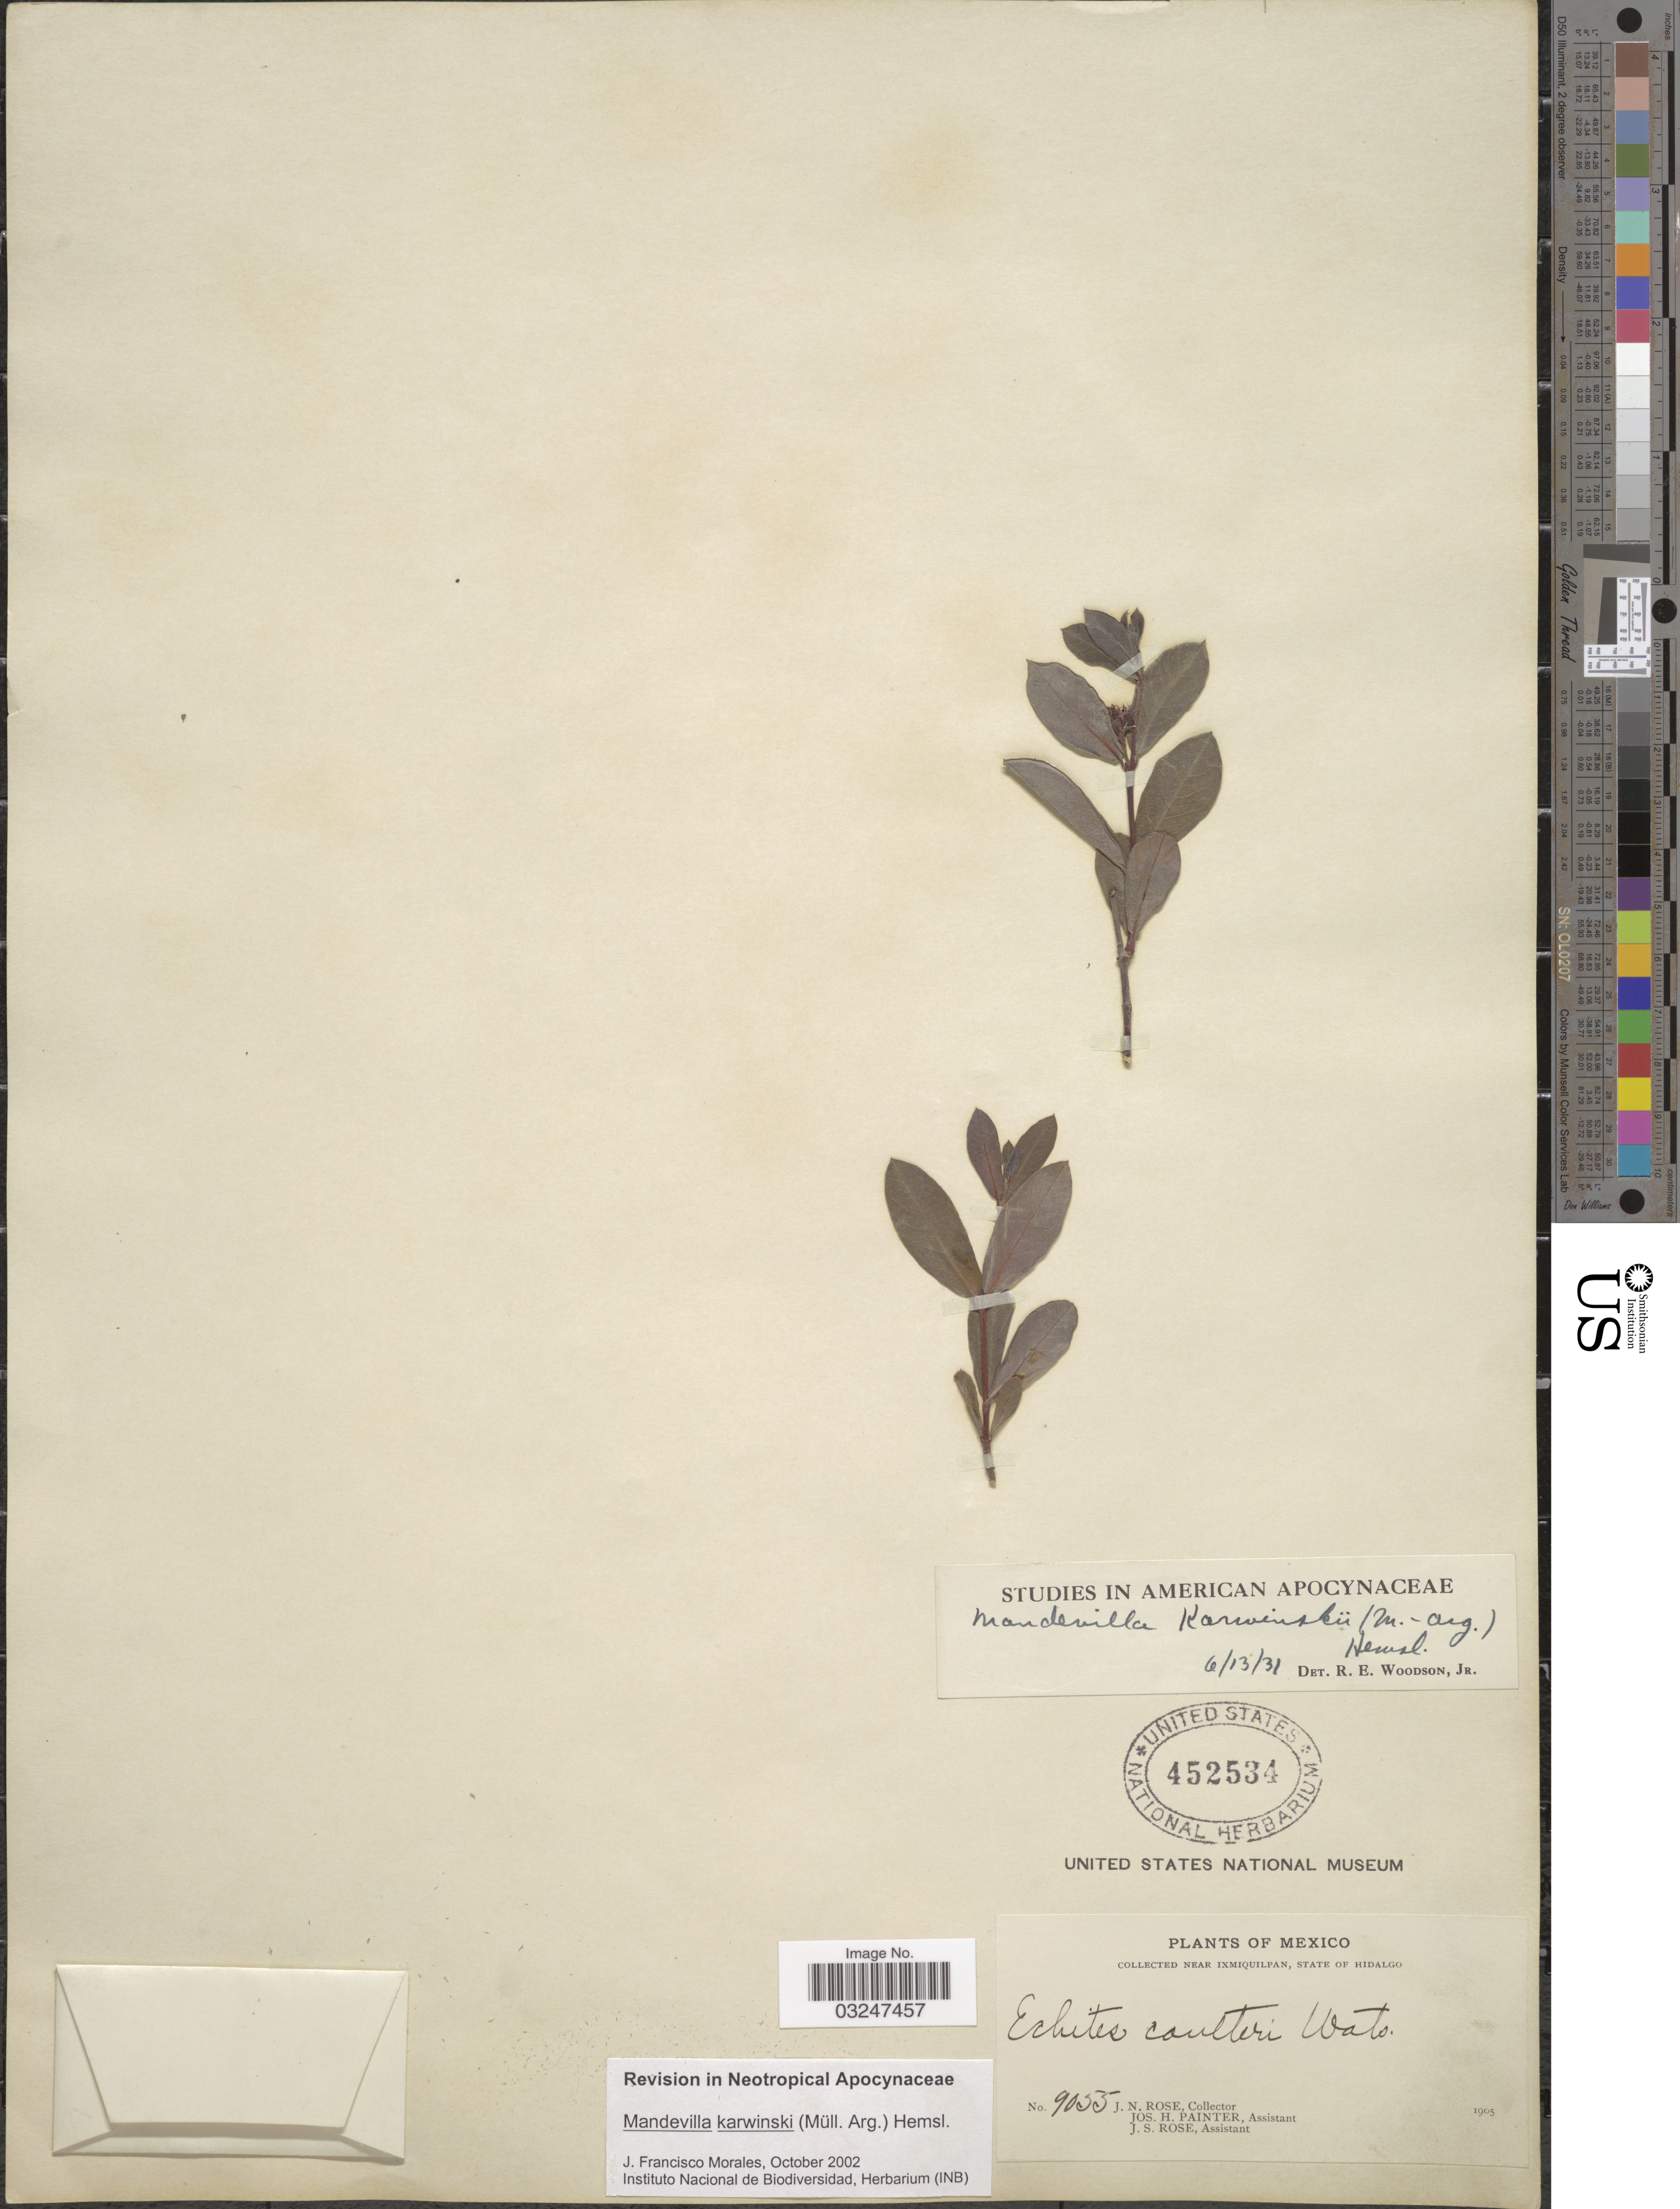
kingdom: Plantae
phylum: Tracheophyta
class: Magnoliopsida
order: Gentianales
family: Apocynaceae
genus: Mandevilla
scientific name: Mandevilla karwinski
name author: (Müll. Arg.) Hemsl.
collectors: J. N. Rose, J. H. Painter & J. S. Rose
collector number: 9055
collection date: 1905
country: Mexico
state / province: Hidalgo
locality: Near Ixmiquilpan.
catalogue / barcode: US 452534